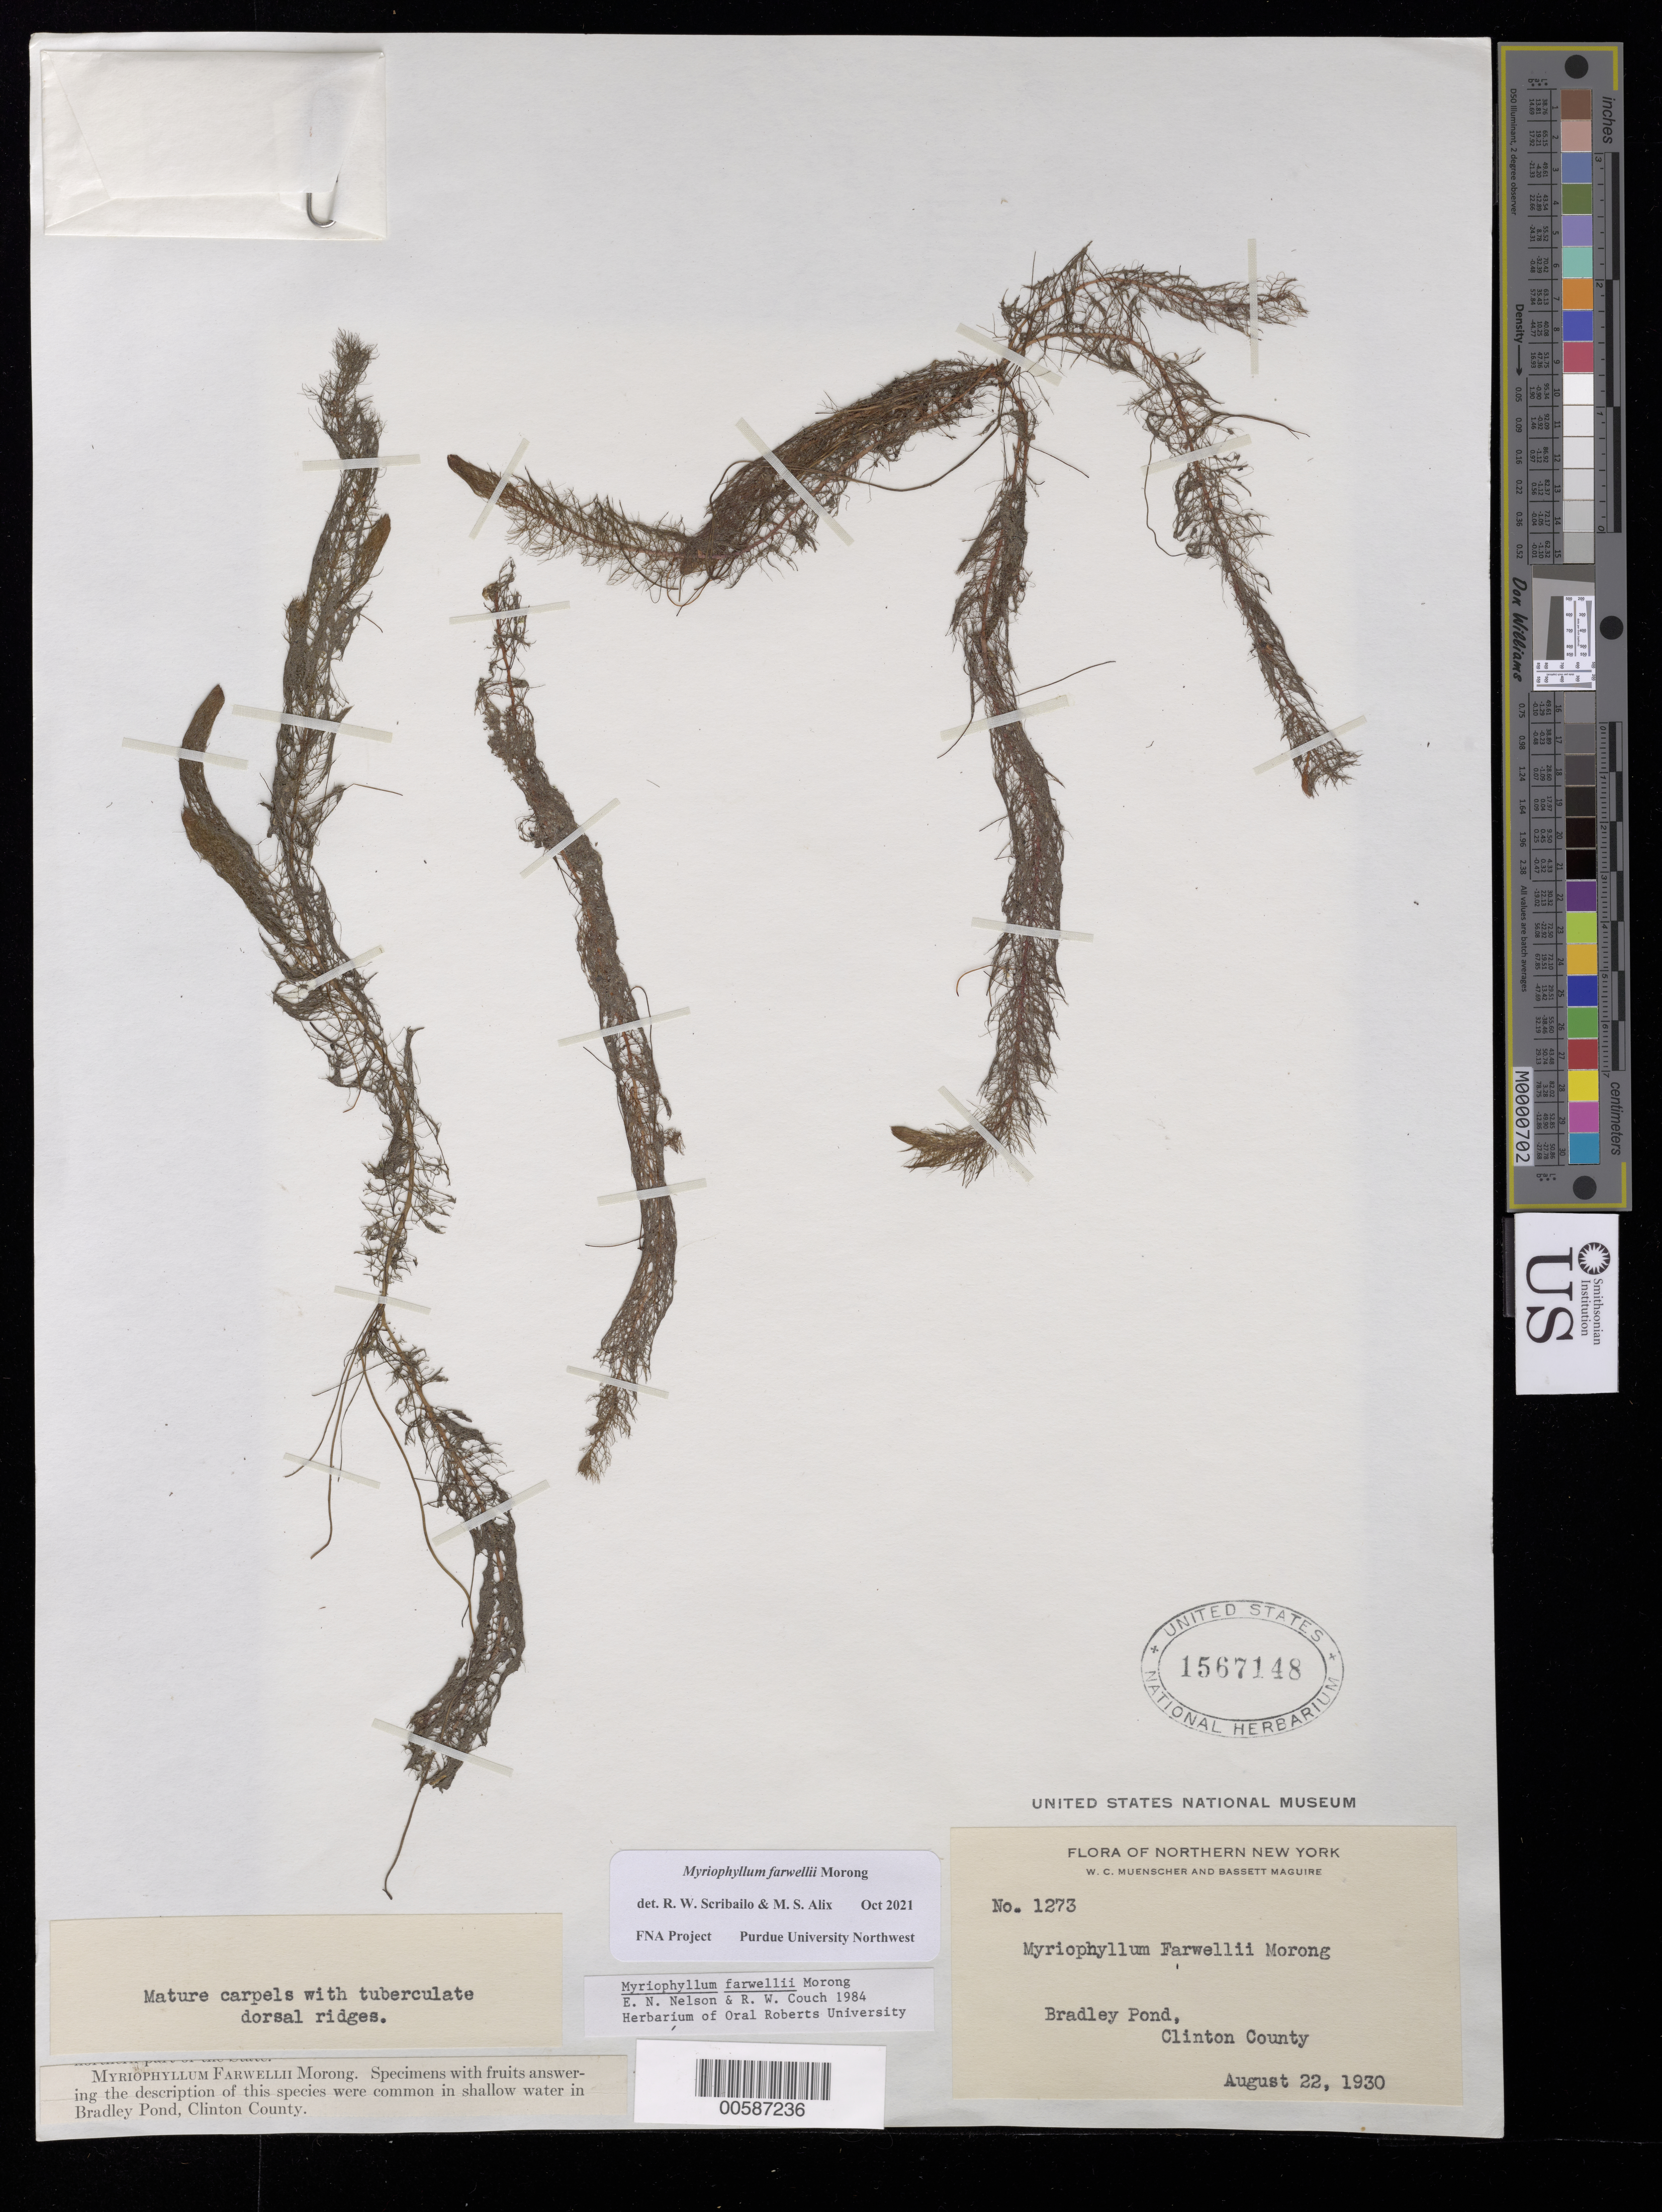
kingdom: Plantae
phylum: Tracheophyta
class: Magnoliopsida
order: Saxifragales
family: Haloragaceae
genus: Myriophyllum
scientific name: Myriophyllum farwellii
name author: Morong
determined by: Scribailo, R. W.; Alix, M. S.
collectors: W. Muenscher & B. Maguire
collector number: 1273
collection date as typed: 22 Aug 1930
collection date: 1930-08-22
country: United States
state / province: New York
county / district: Clinton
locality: Bradley Pond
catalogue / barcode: US 1567148